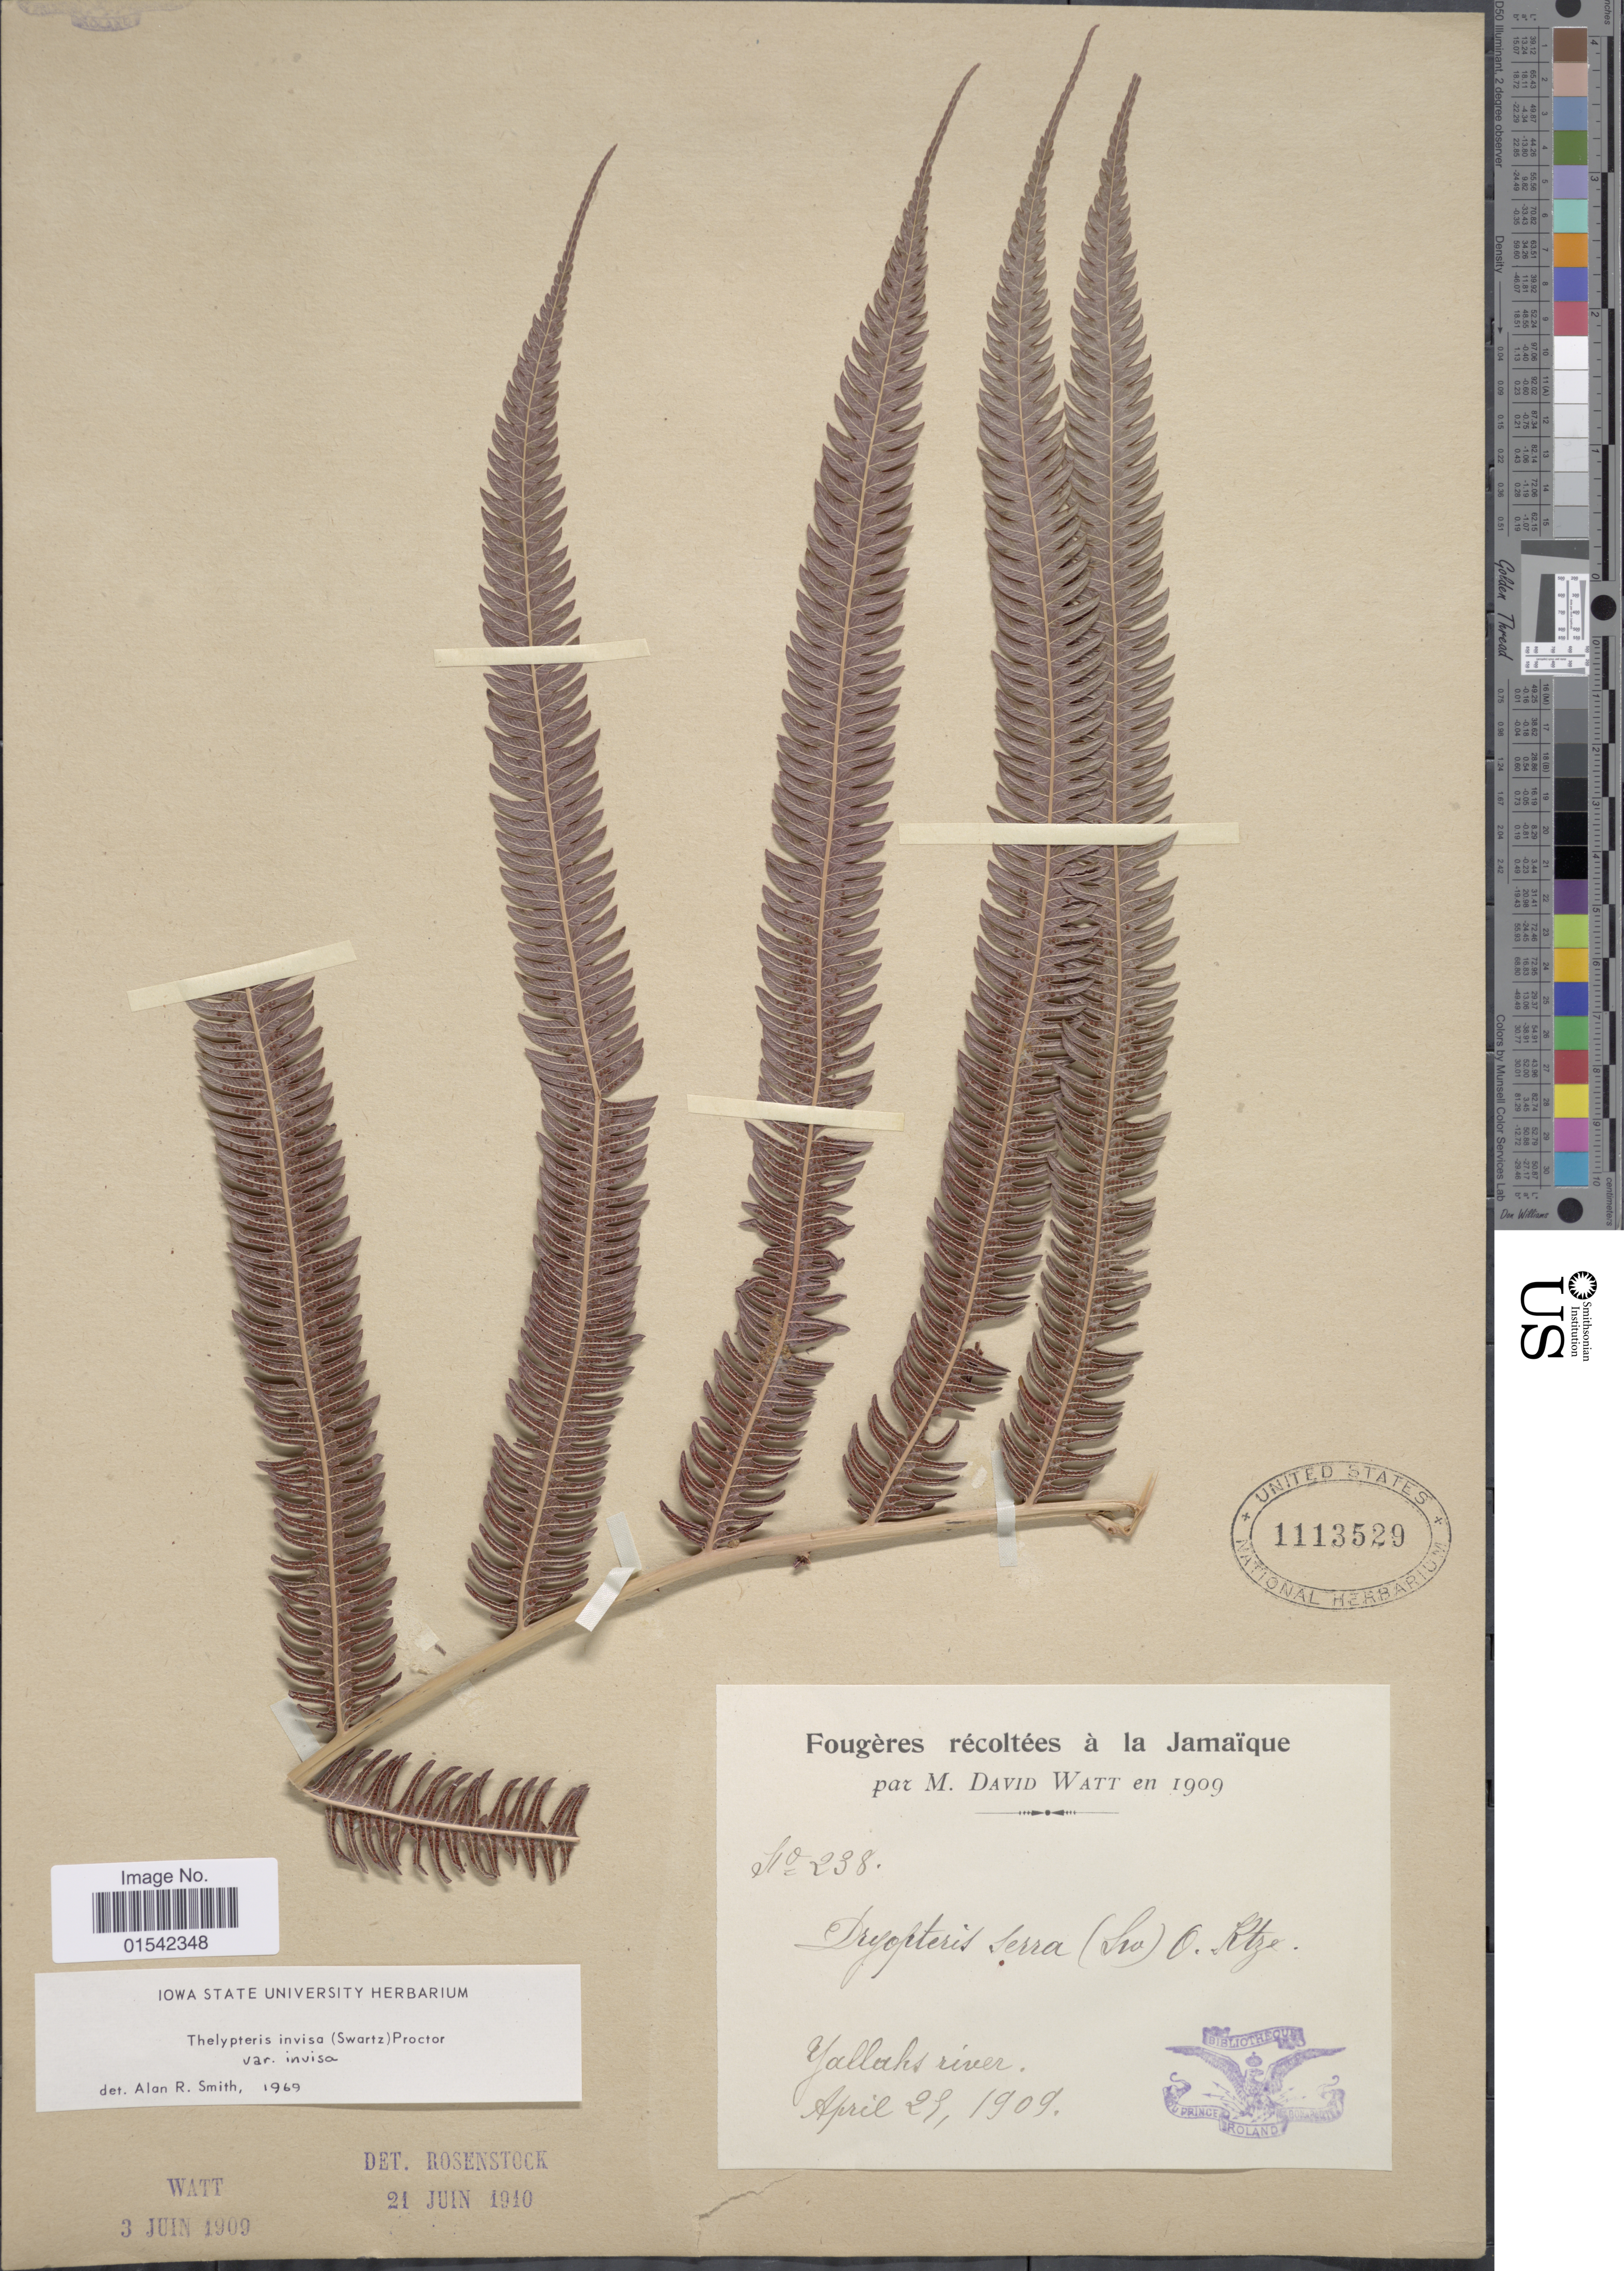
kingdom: Plantae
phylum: Tracheophyta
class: Polypodiopsida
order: Polypodiales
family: Thelypteridaceae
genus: Cyclosorus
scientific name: Cyclosorus grandis (A.R. Sm.) comb. nov., ined 2015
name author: (A.R. Sm.)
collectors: M. Watt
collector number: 238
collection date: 1909-04-29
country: Jamaica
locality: Yallahs river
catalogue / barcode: US 1113529